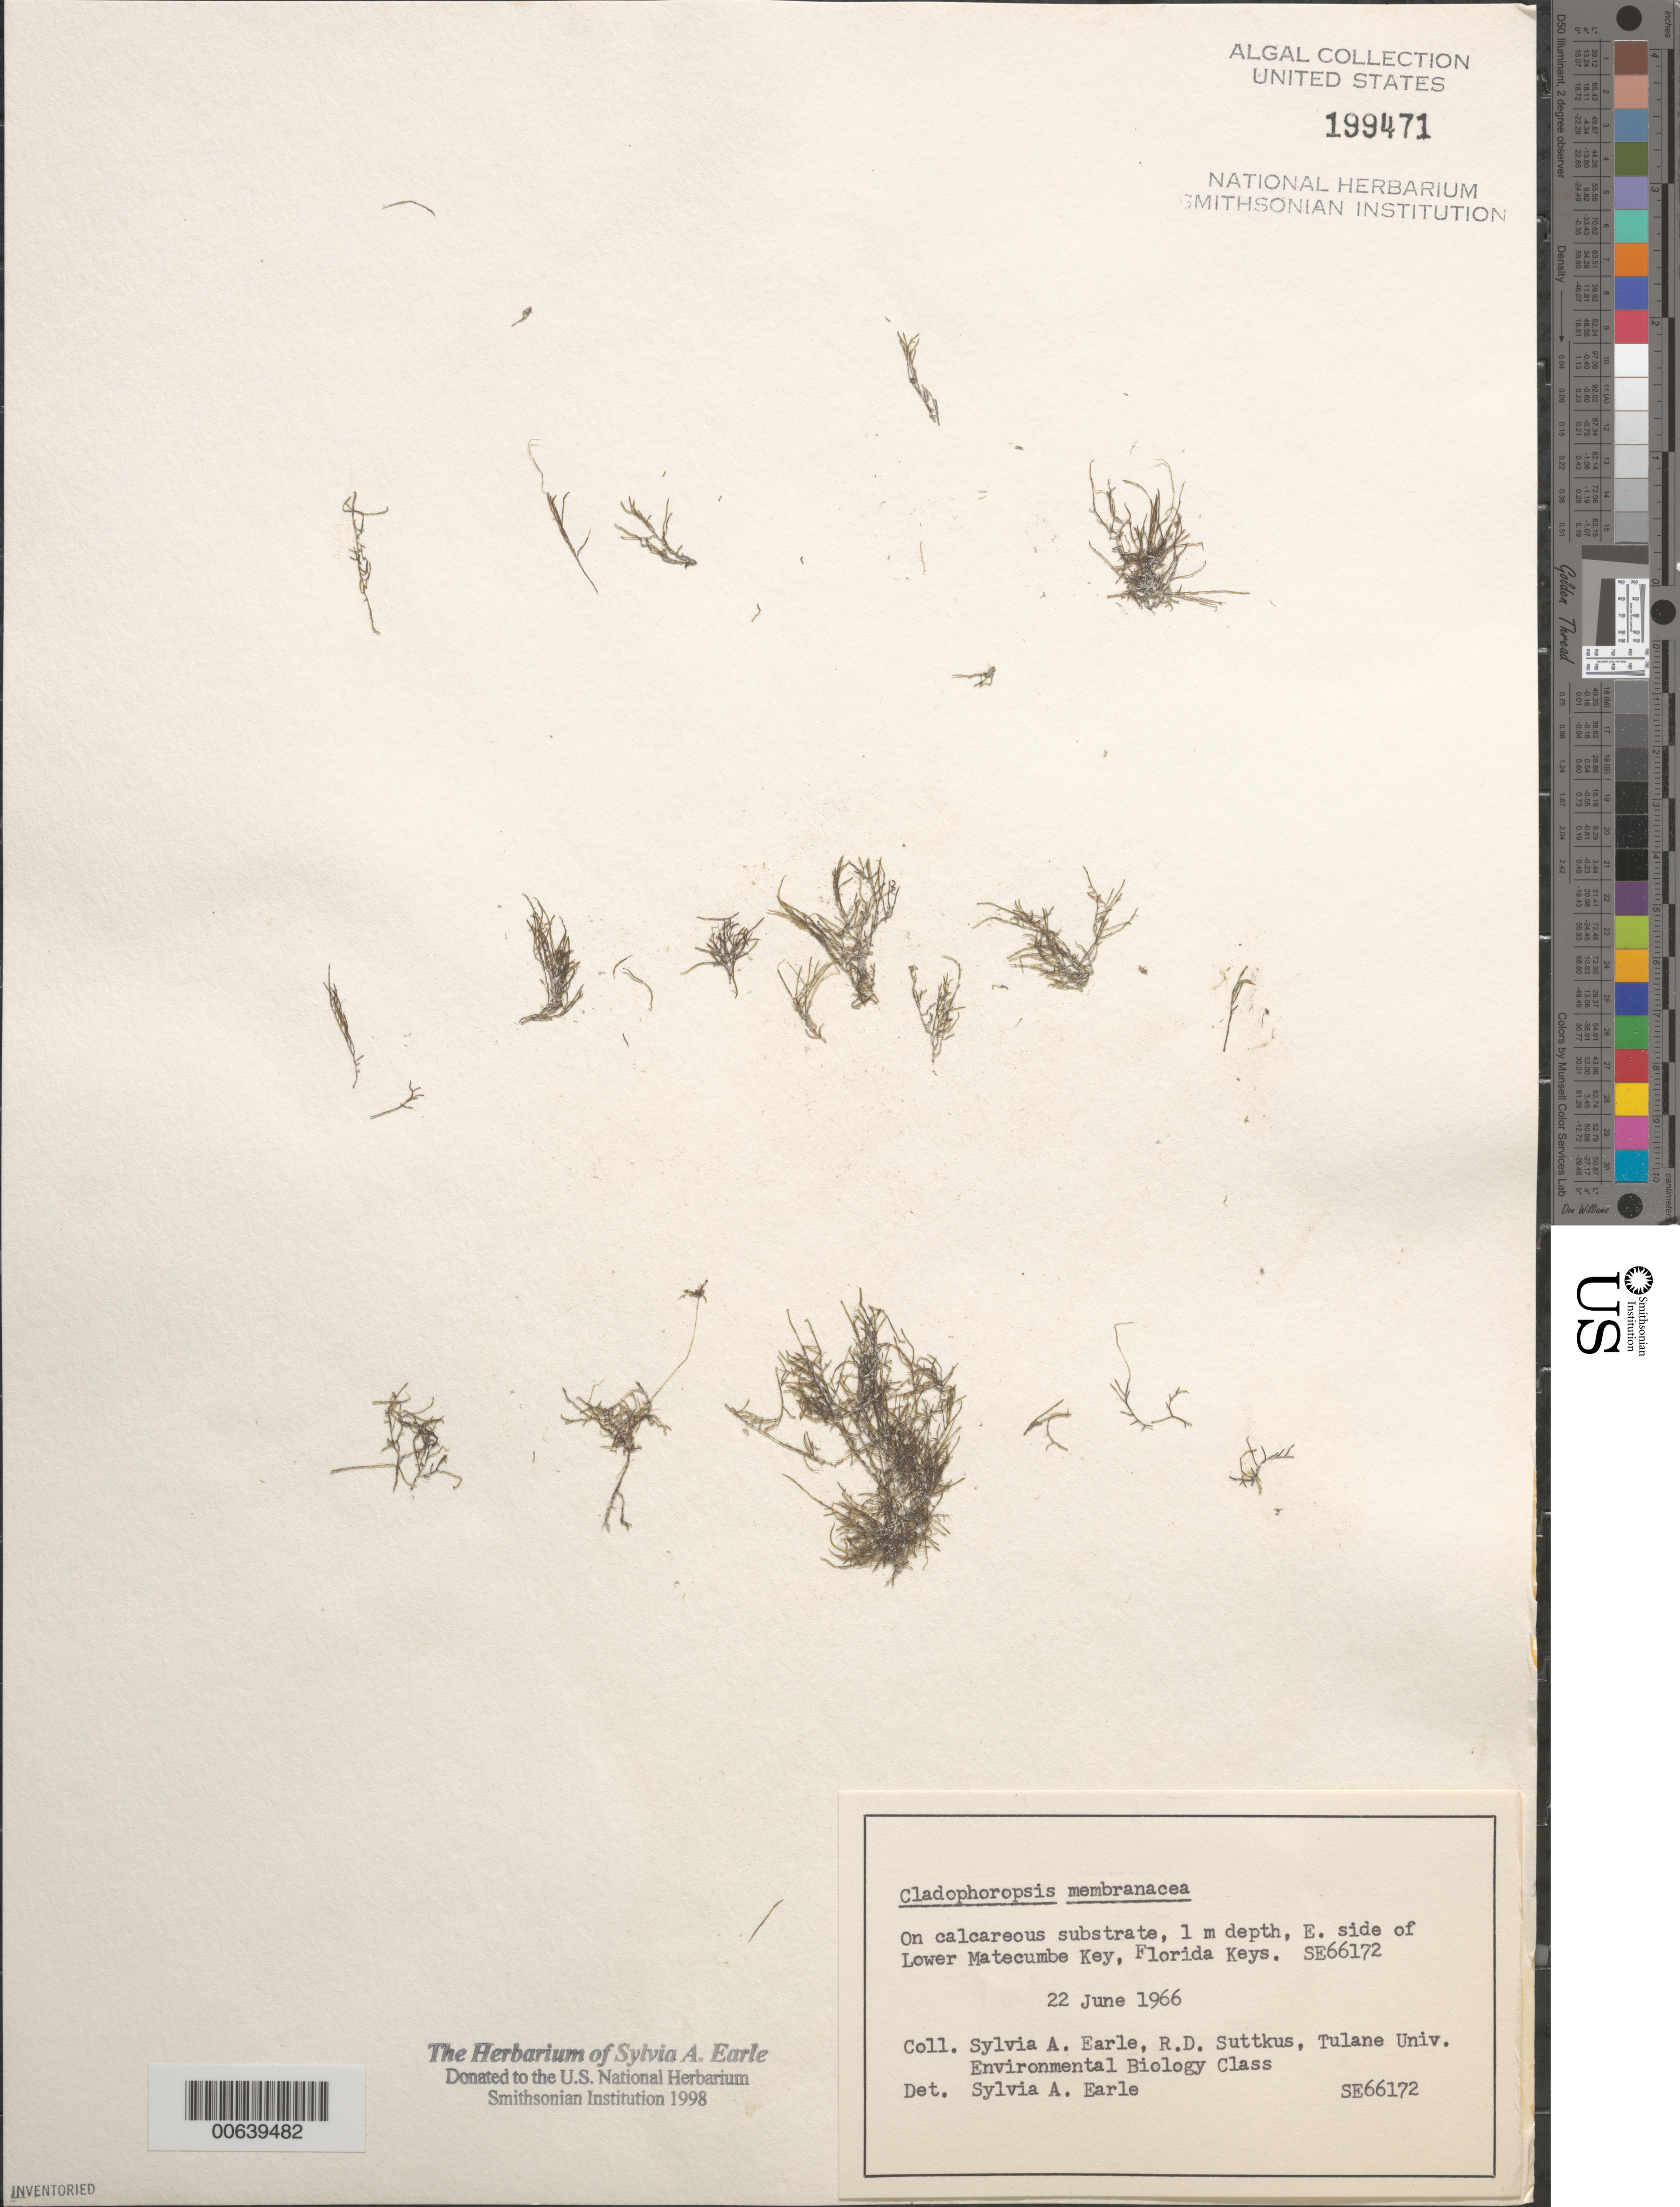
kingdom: Plantae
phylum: Chlorophyta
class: Ulvophyceae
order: Siphonocladales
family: Boodleaceae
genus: Cladophoropsis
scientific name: Cladophoropsis membranacea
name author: (Hofman-Bang) Børgesen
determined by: Earle, S. A.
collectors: S. A. Earle, R. Suttkus & Tulane Univ. Env. Biol. Class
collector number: SE 66172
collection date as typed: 22 Jun 1966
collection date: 1966-06-22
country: United States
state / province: Florida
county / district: Monroe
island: Lower Matecumbe Key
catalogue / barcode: US 199471